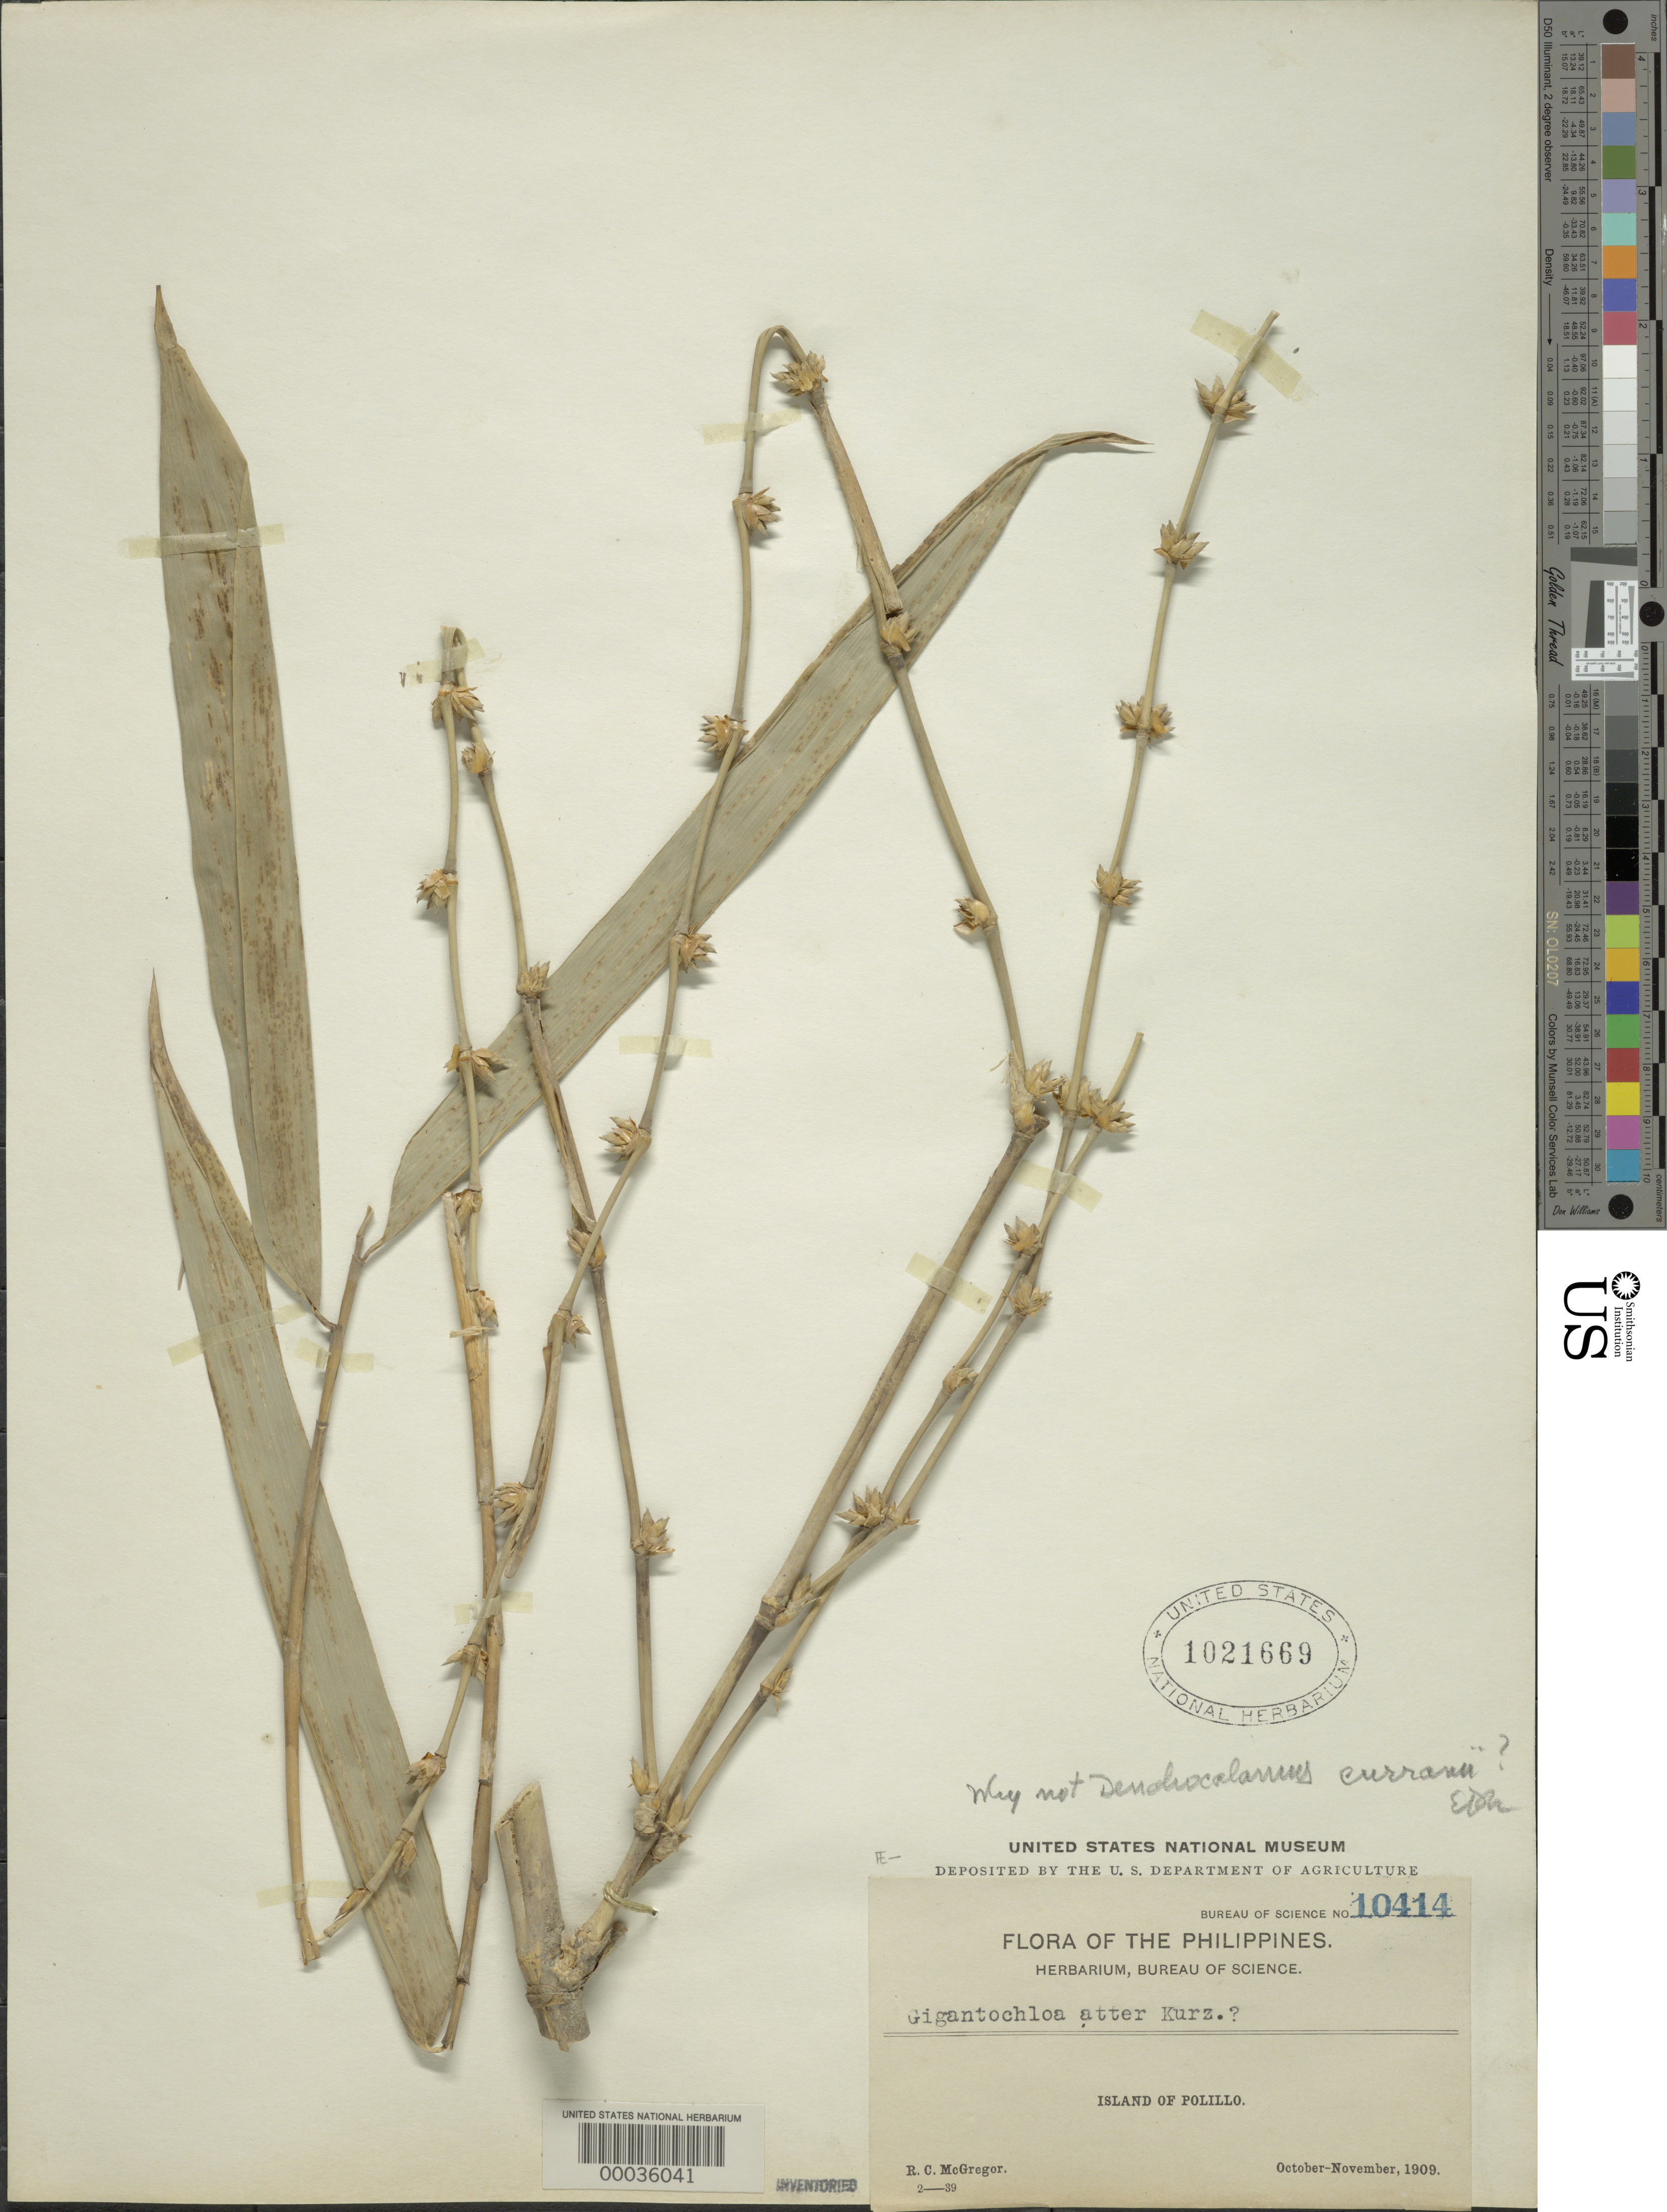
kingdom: Plantae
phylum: Tracheophyta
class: Liliopsida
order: Poales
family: Poaceae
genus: Dendrocalamus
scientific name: Dendrocalamus sp.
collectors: R. C. McGregor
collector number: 10414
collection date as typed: Oct 1909 to -- Nov 1909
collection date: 1909-10/1909-11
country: Philippines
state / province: Calabarzon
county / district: Quezon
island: Polillo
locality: Polillo island [Polillo Is.]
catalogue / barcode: US 1021669